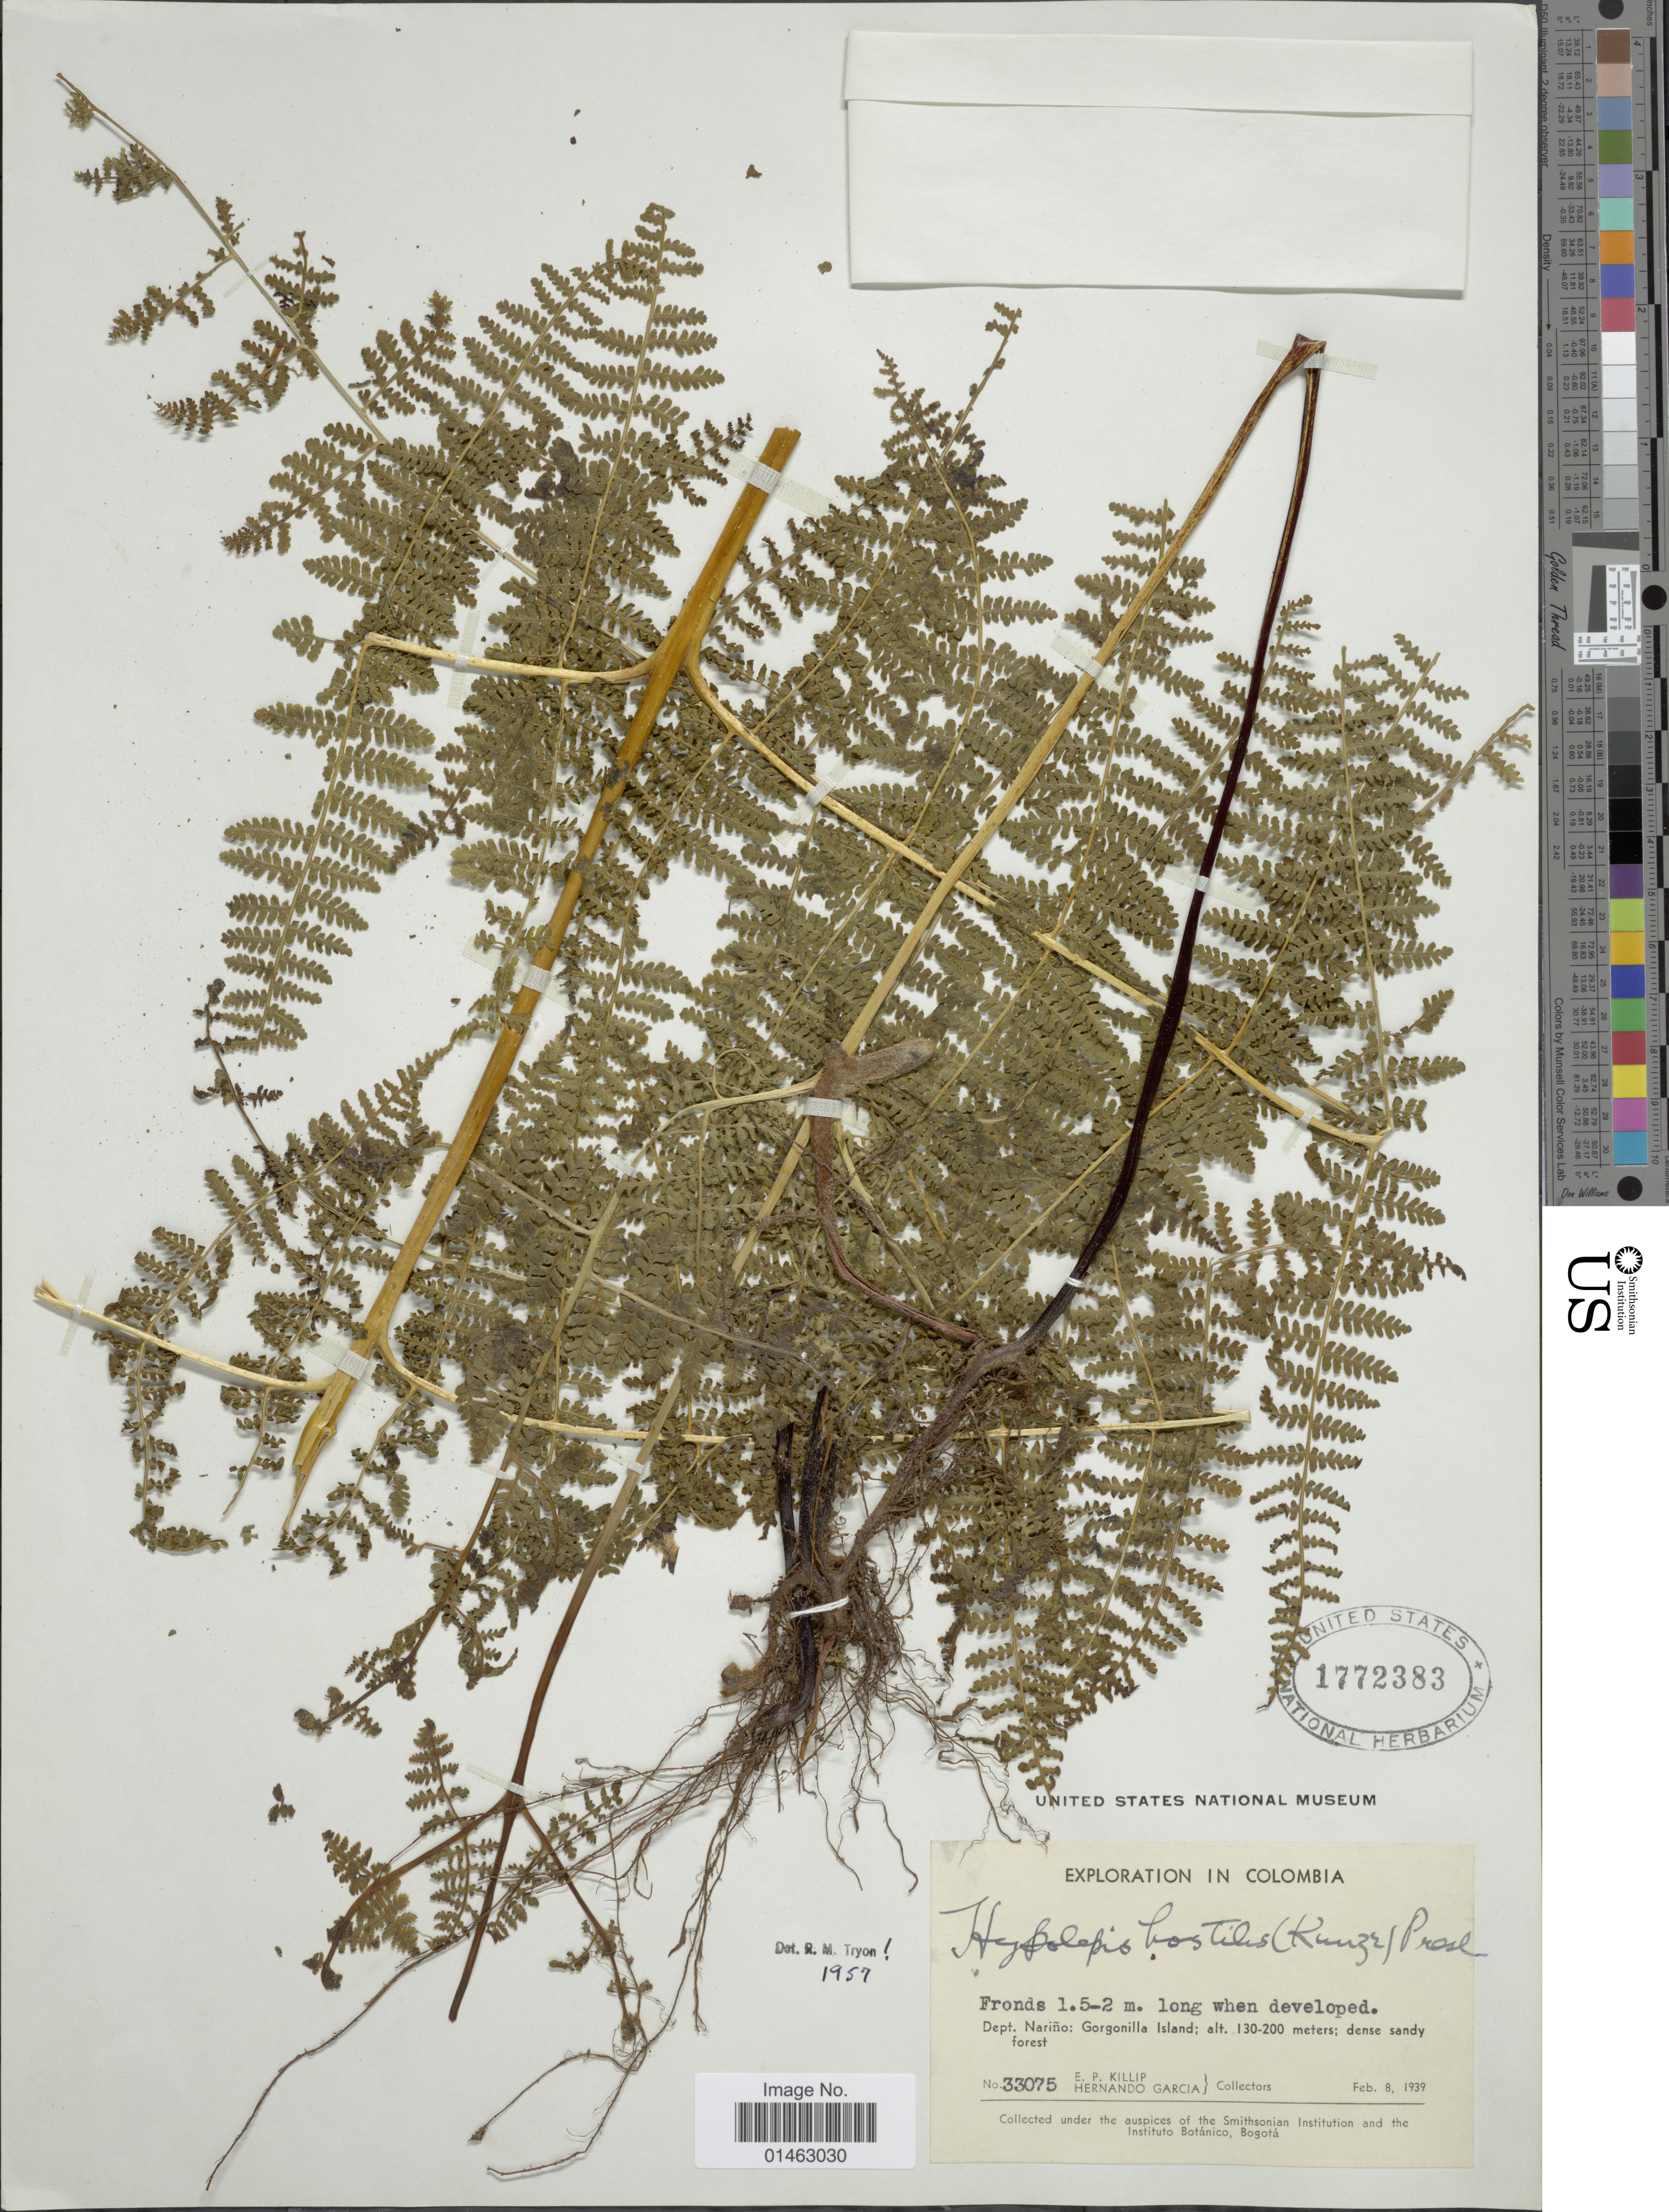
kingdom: Plantae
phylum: Tracheophyta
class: Polypodiopsida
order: Polypodiales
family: Dennstaedtiaceae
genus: Hypolepis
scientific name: Hypolepis hostilis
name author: (Kunze) C. Presl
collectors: E. P. Killip & H. Garcia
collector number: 33075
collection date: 1939-02-08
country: Colombia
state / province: Nariño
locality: Dept. Nariño: Gorgonilla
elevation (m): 130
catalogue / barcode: US 1772383